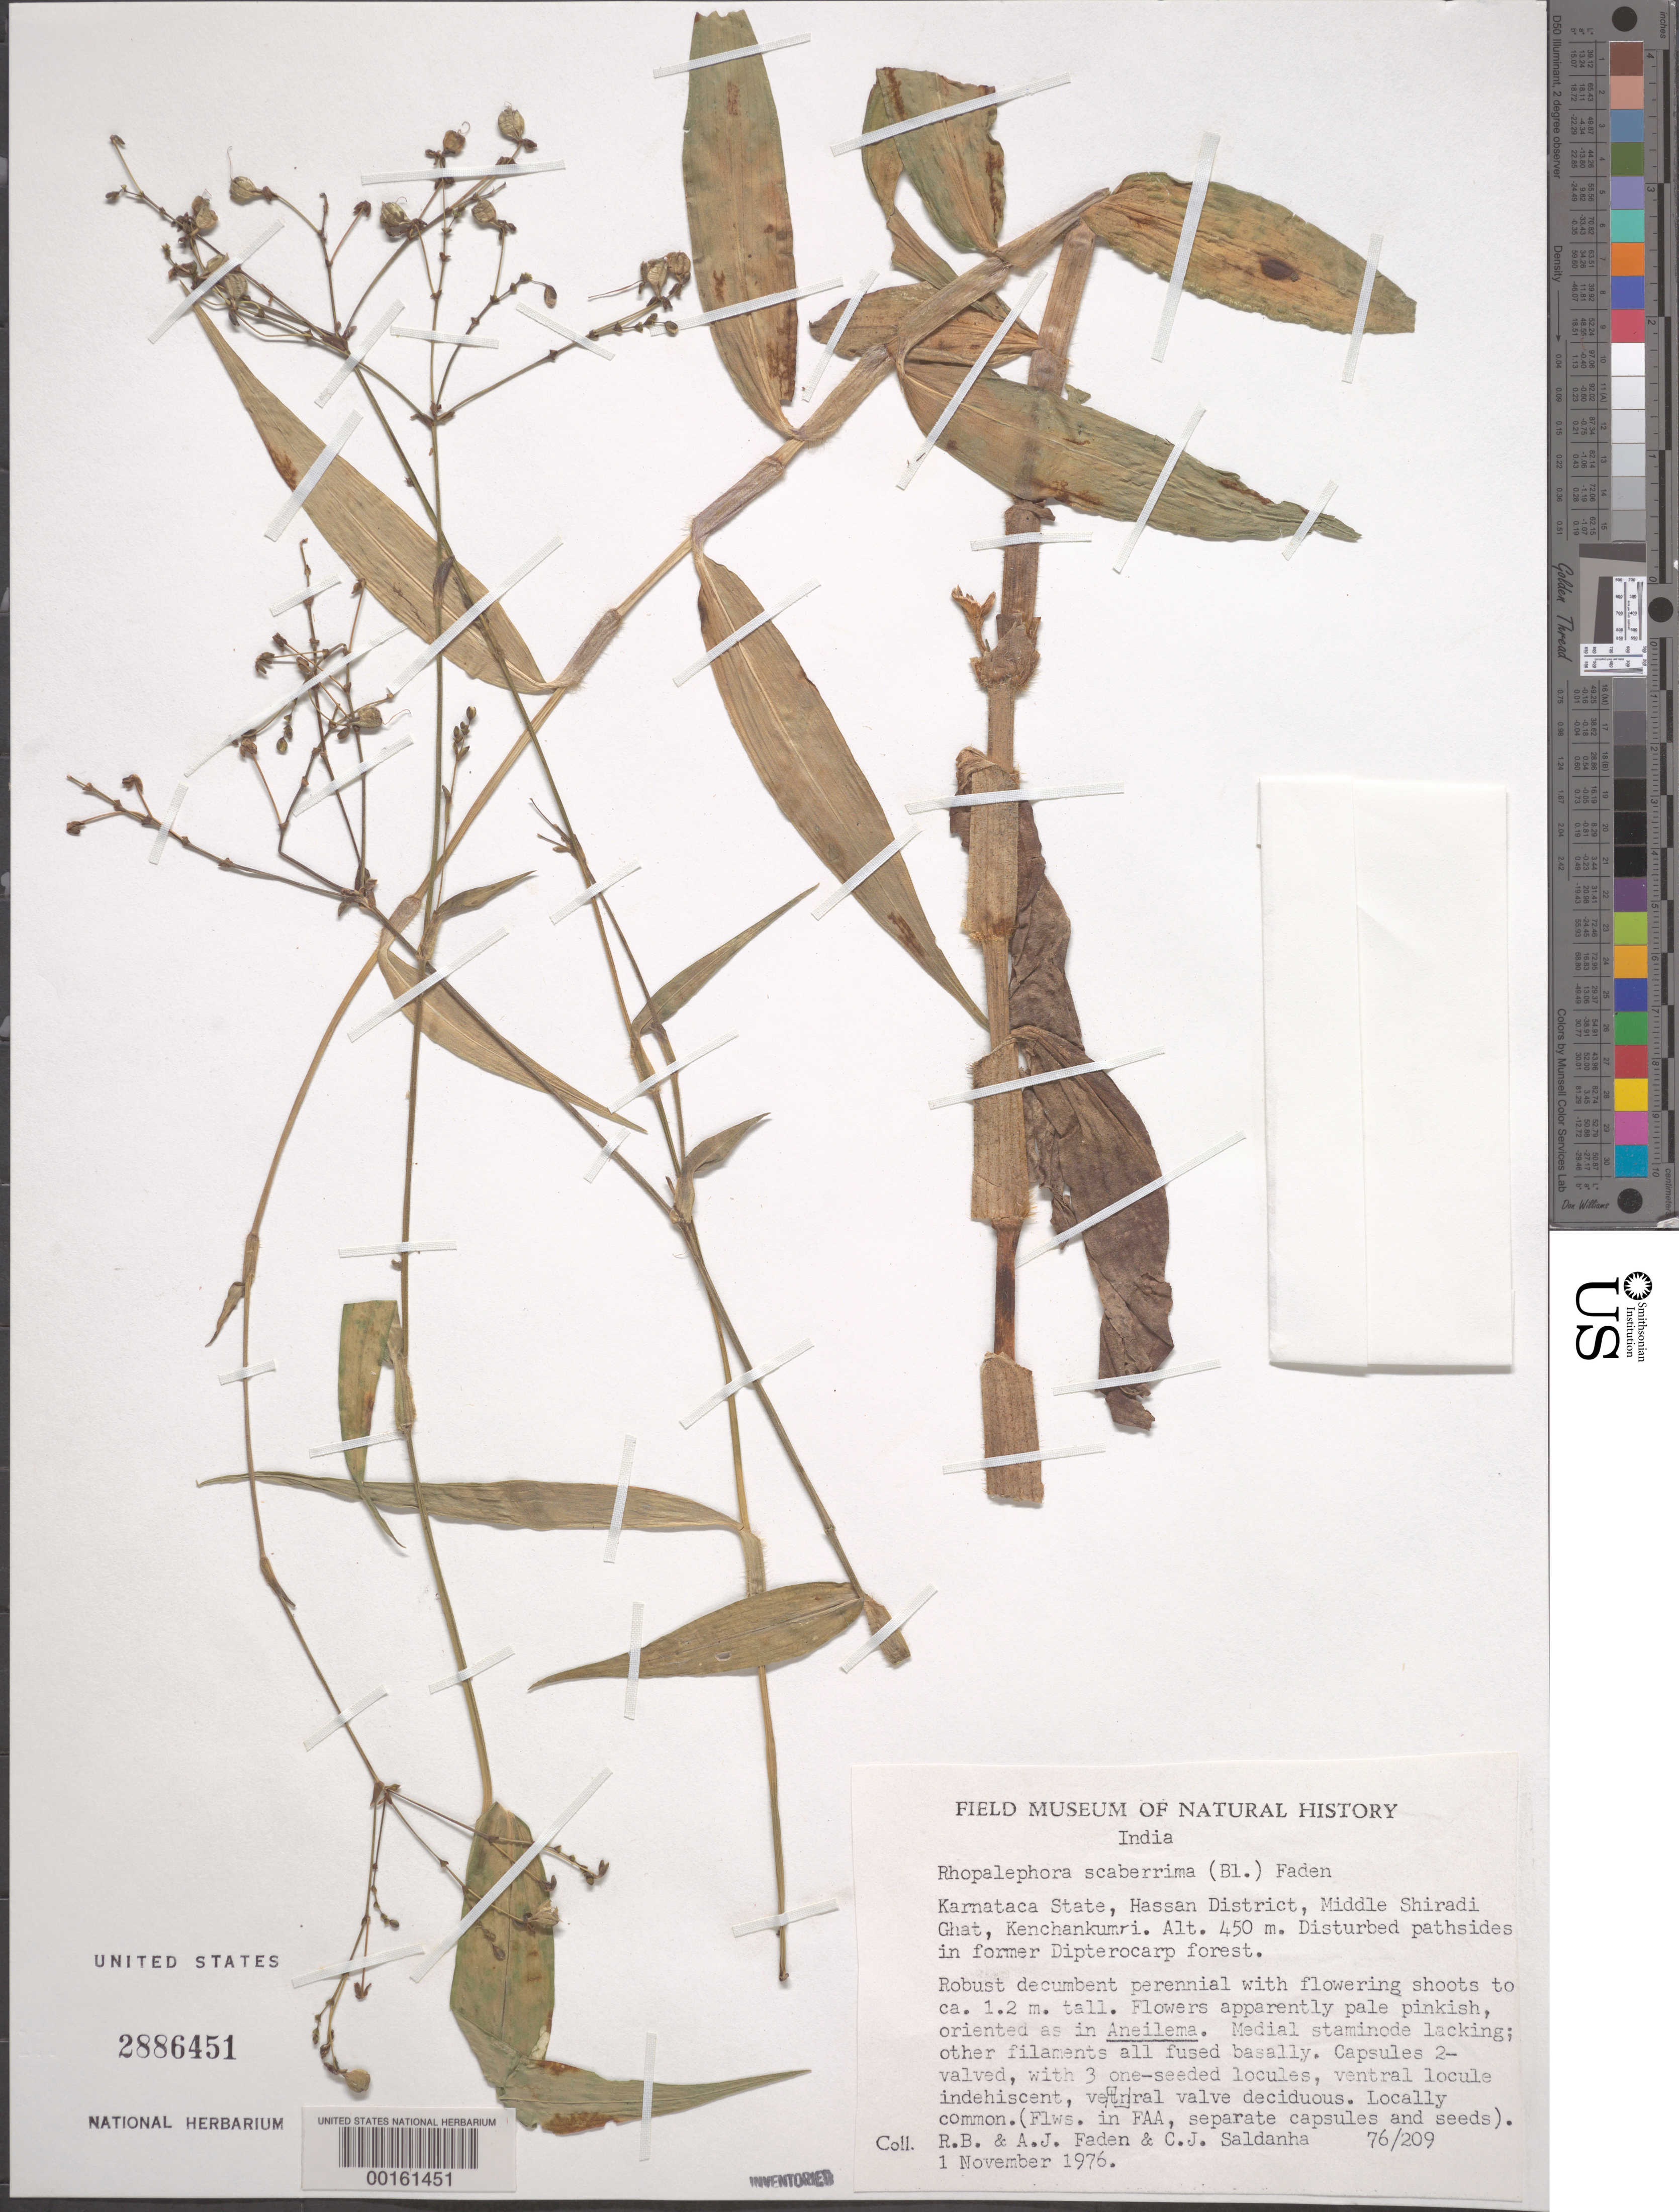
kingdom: Plantae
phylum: Tracheophyta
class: Liliopsida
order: Commelinales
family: Commelinaceae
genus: Rhopalephora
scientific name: Rhopalephora scaberrima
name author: (Blume) Faden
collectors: R. B. Faden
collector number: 76/209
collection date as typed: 01 Nov 1976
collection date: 1976-11-01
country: India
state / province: Karnataka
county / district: Hassan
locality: Middle shiradi ghat, kenchankumri, mysore state [mysore state = karnataka.]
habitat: Disturbed pathsides, forest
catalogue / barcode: US 2886451